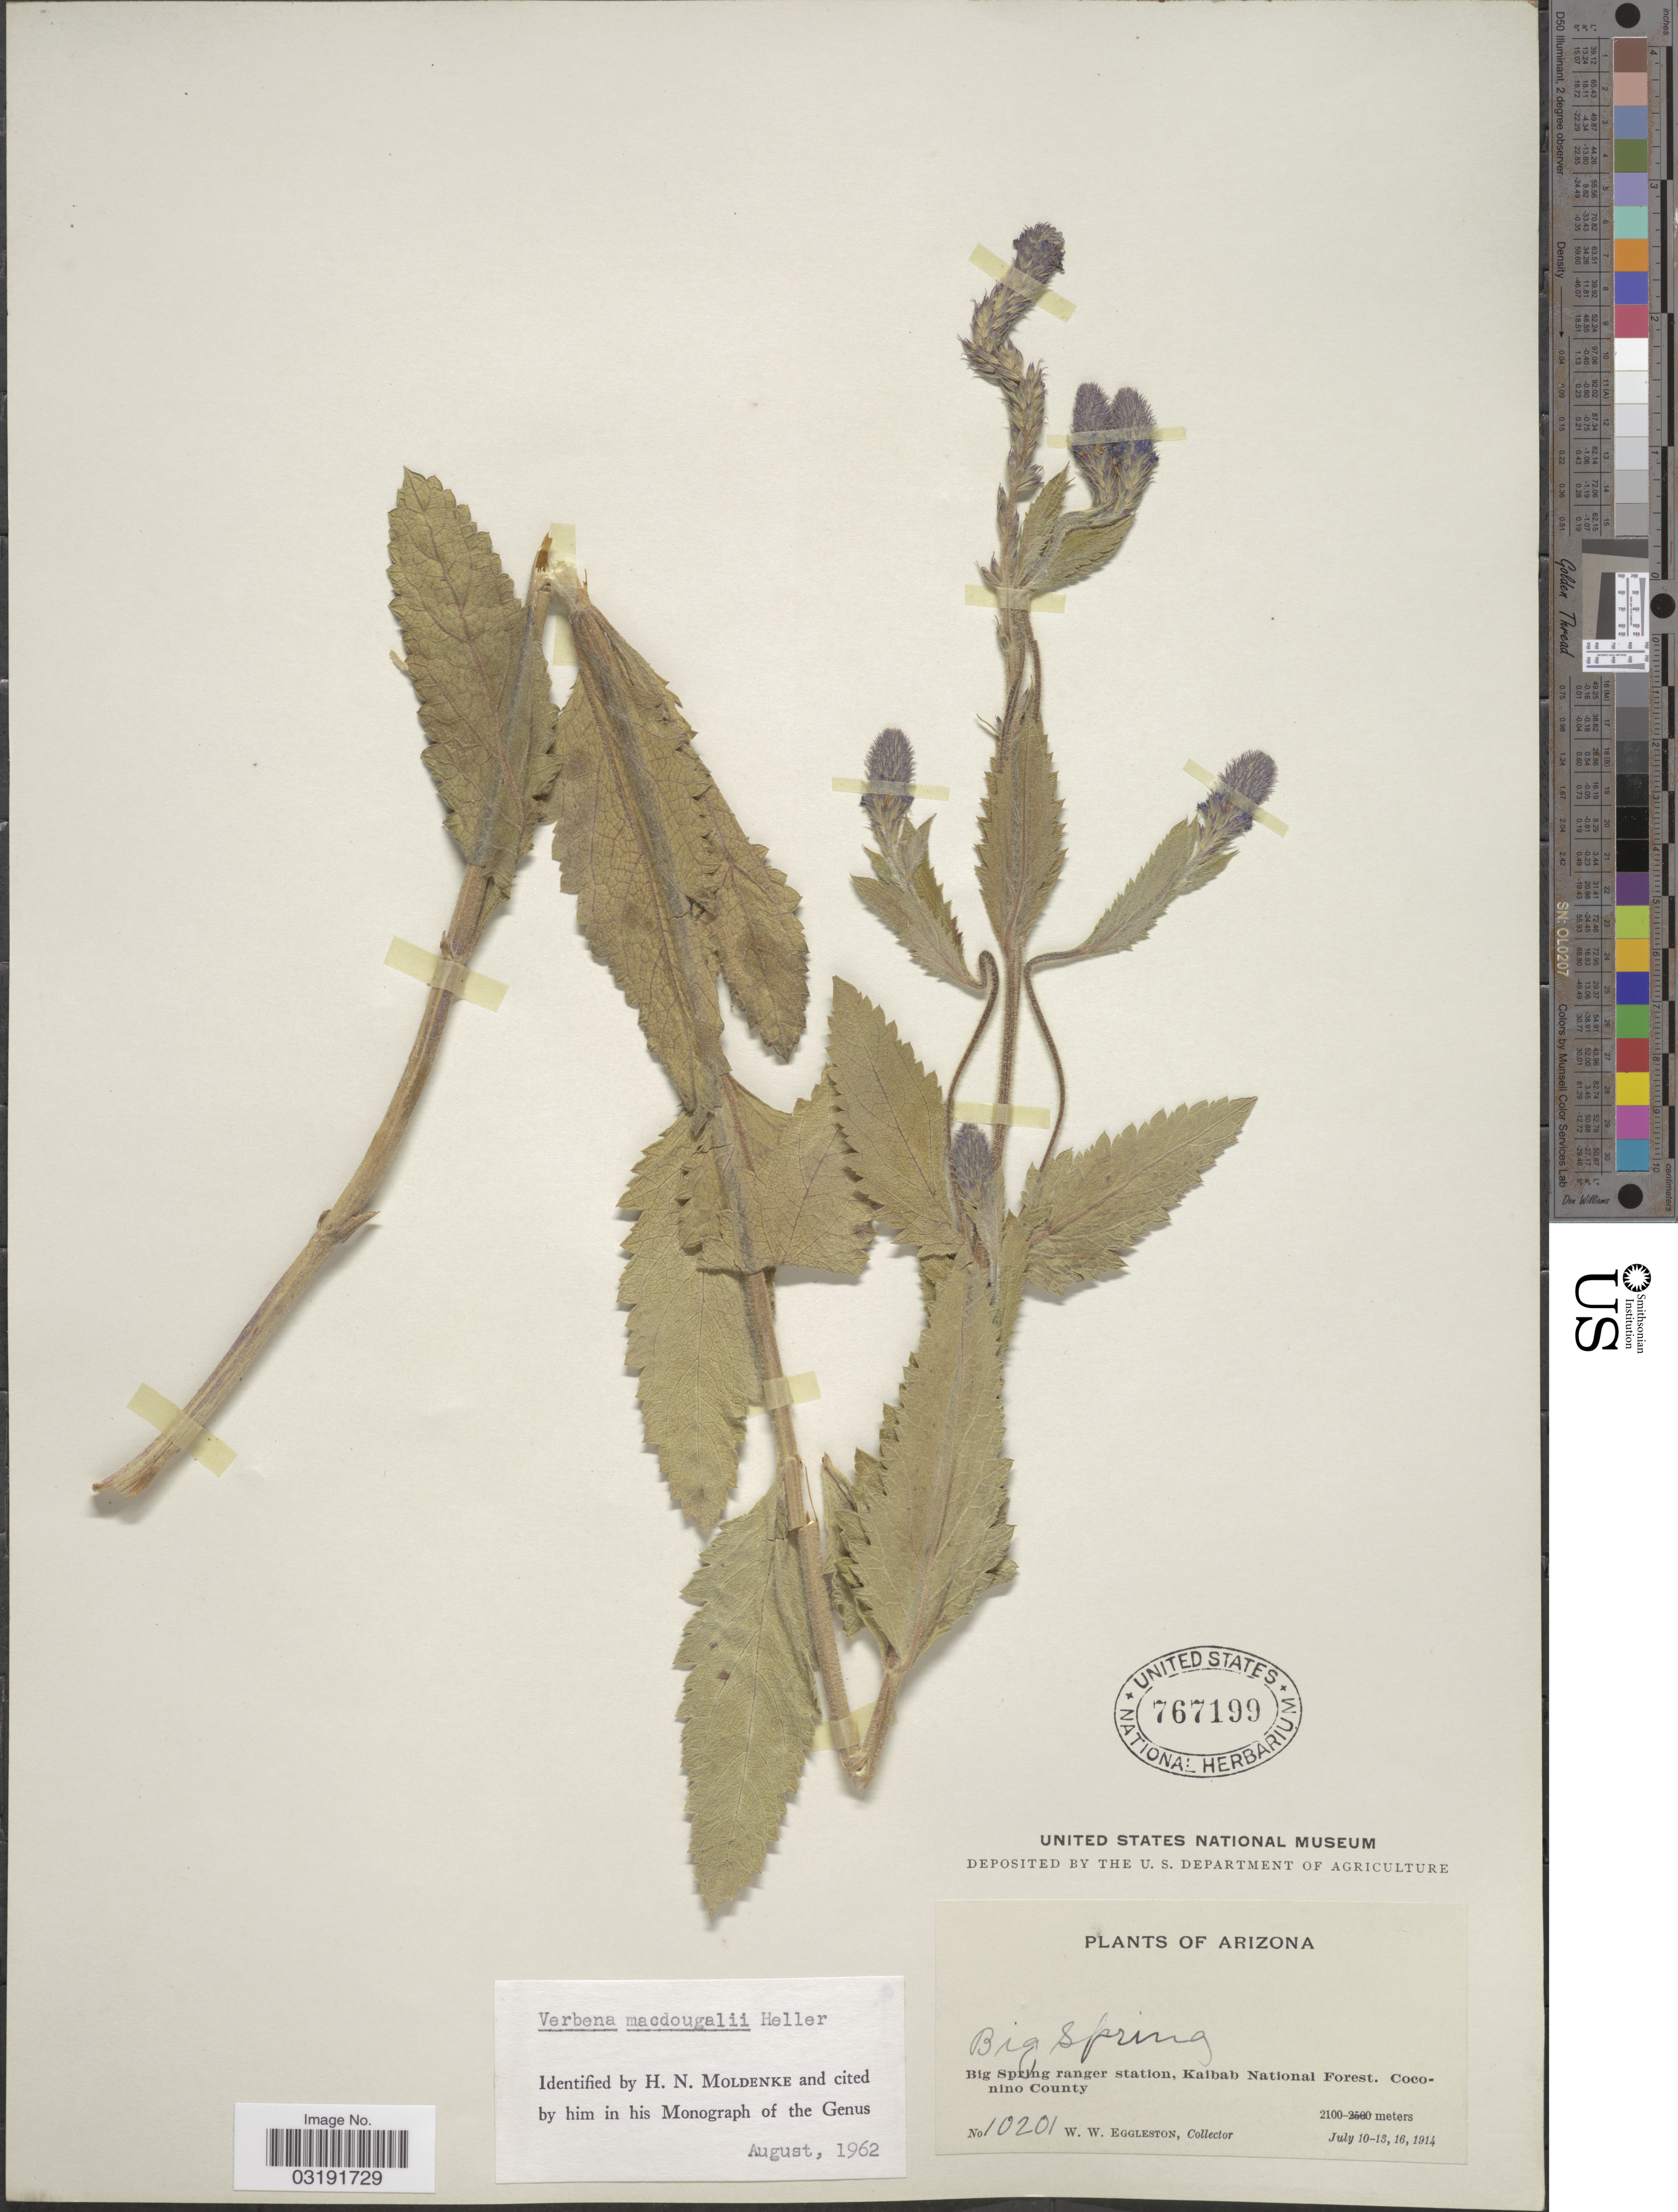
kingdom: Plantae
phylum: Tracheophyta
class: Magnoliopsida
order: Lamiales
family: Verbenaceae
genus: Verbena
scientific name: Verbena macdougalii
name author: A. Heller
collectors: W. W. Eggleston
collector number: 10201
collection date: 1914-07-10/1914-07-16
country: United States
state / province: Arizona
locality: Big Spring. Big Spring ranger station, Kaibab National Forest. Coconino County.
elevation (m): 2100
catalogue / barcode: US 767199